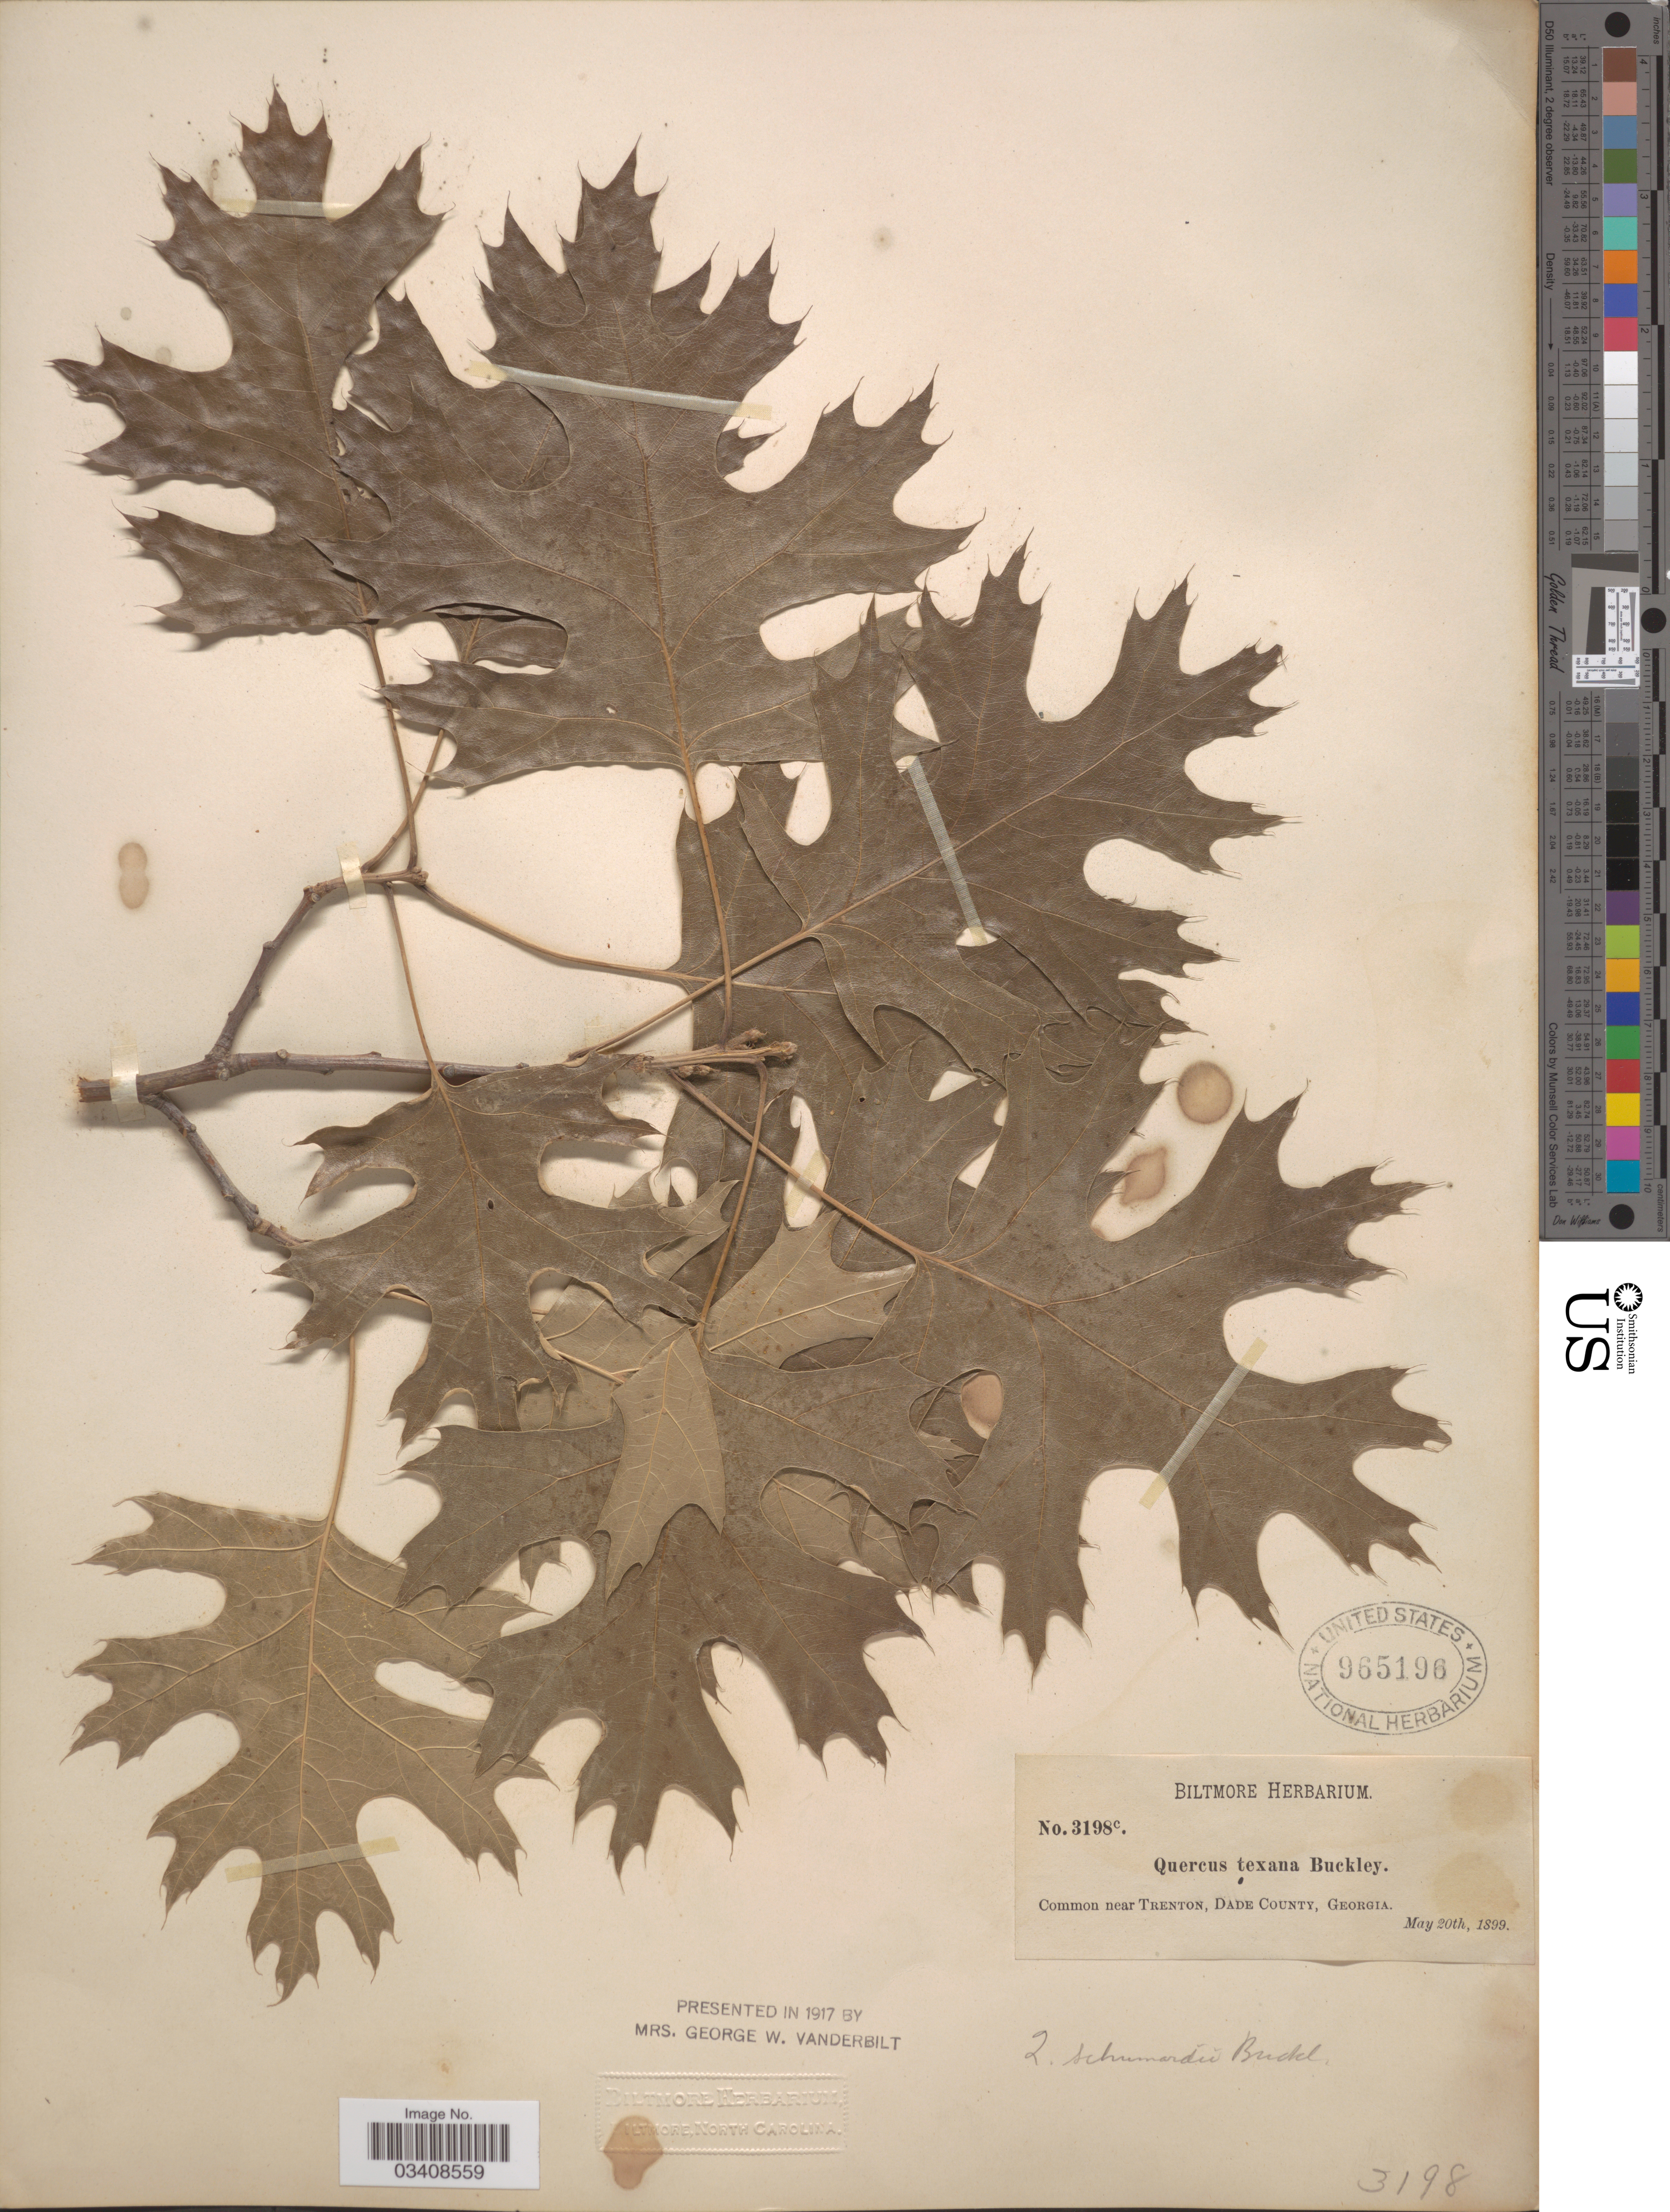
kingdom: Plantae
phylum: Tracheophyta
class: Magnoliopsida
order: Fagales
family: Fagaceae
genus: Quercus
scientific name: Quercus shumardii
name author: Buckley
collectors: ex herb. Biltmore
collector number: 3198c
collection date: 1899-05-20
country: United States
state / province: Georgia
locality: Near Trenton, Dade County.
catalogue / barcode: US 965196